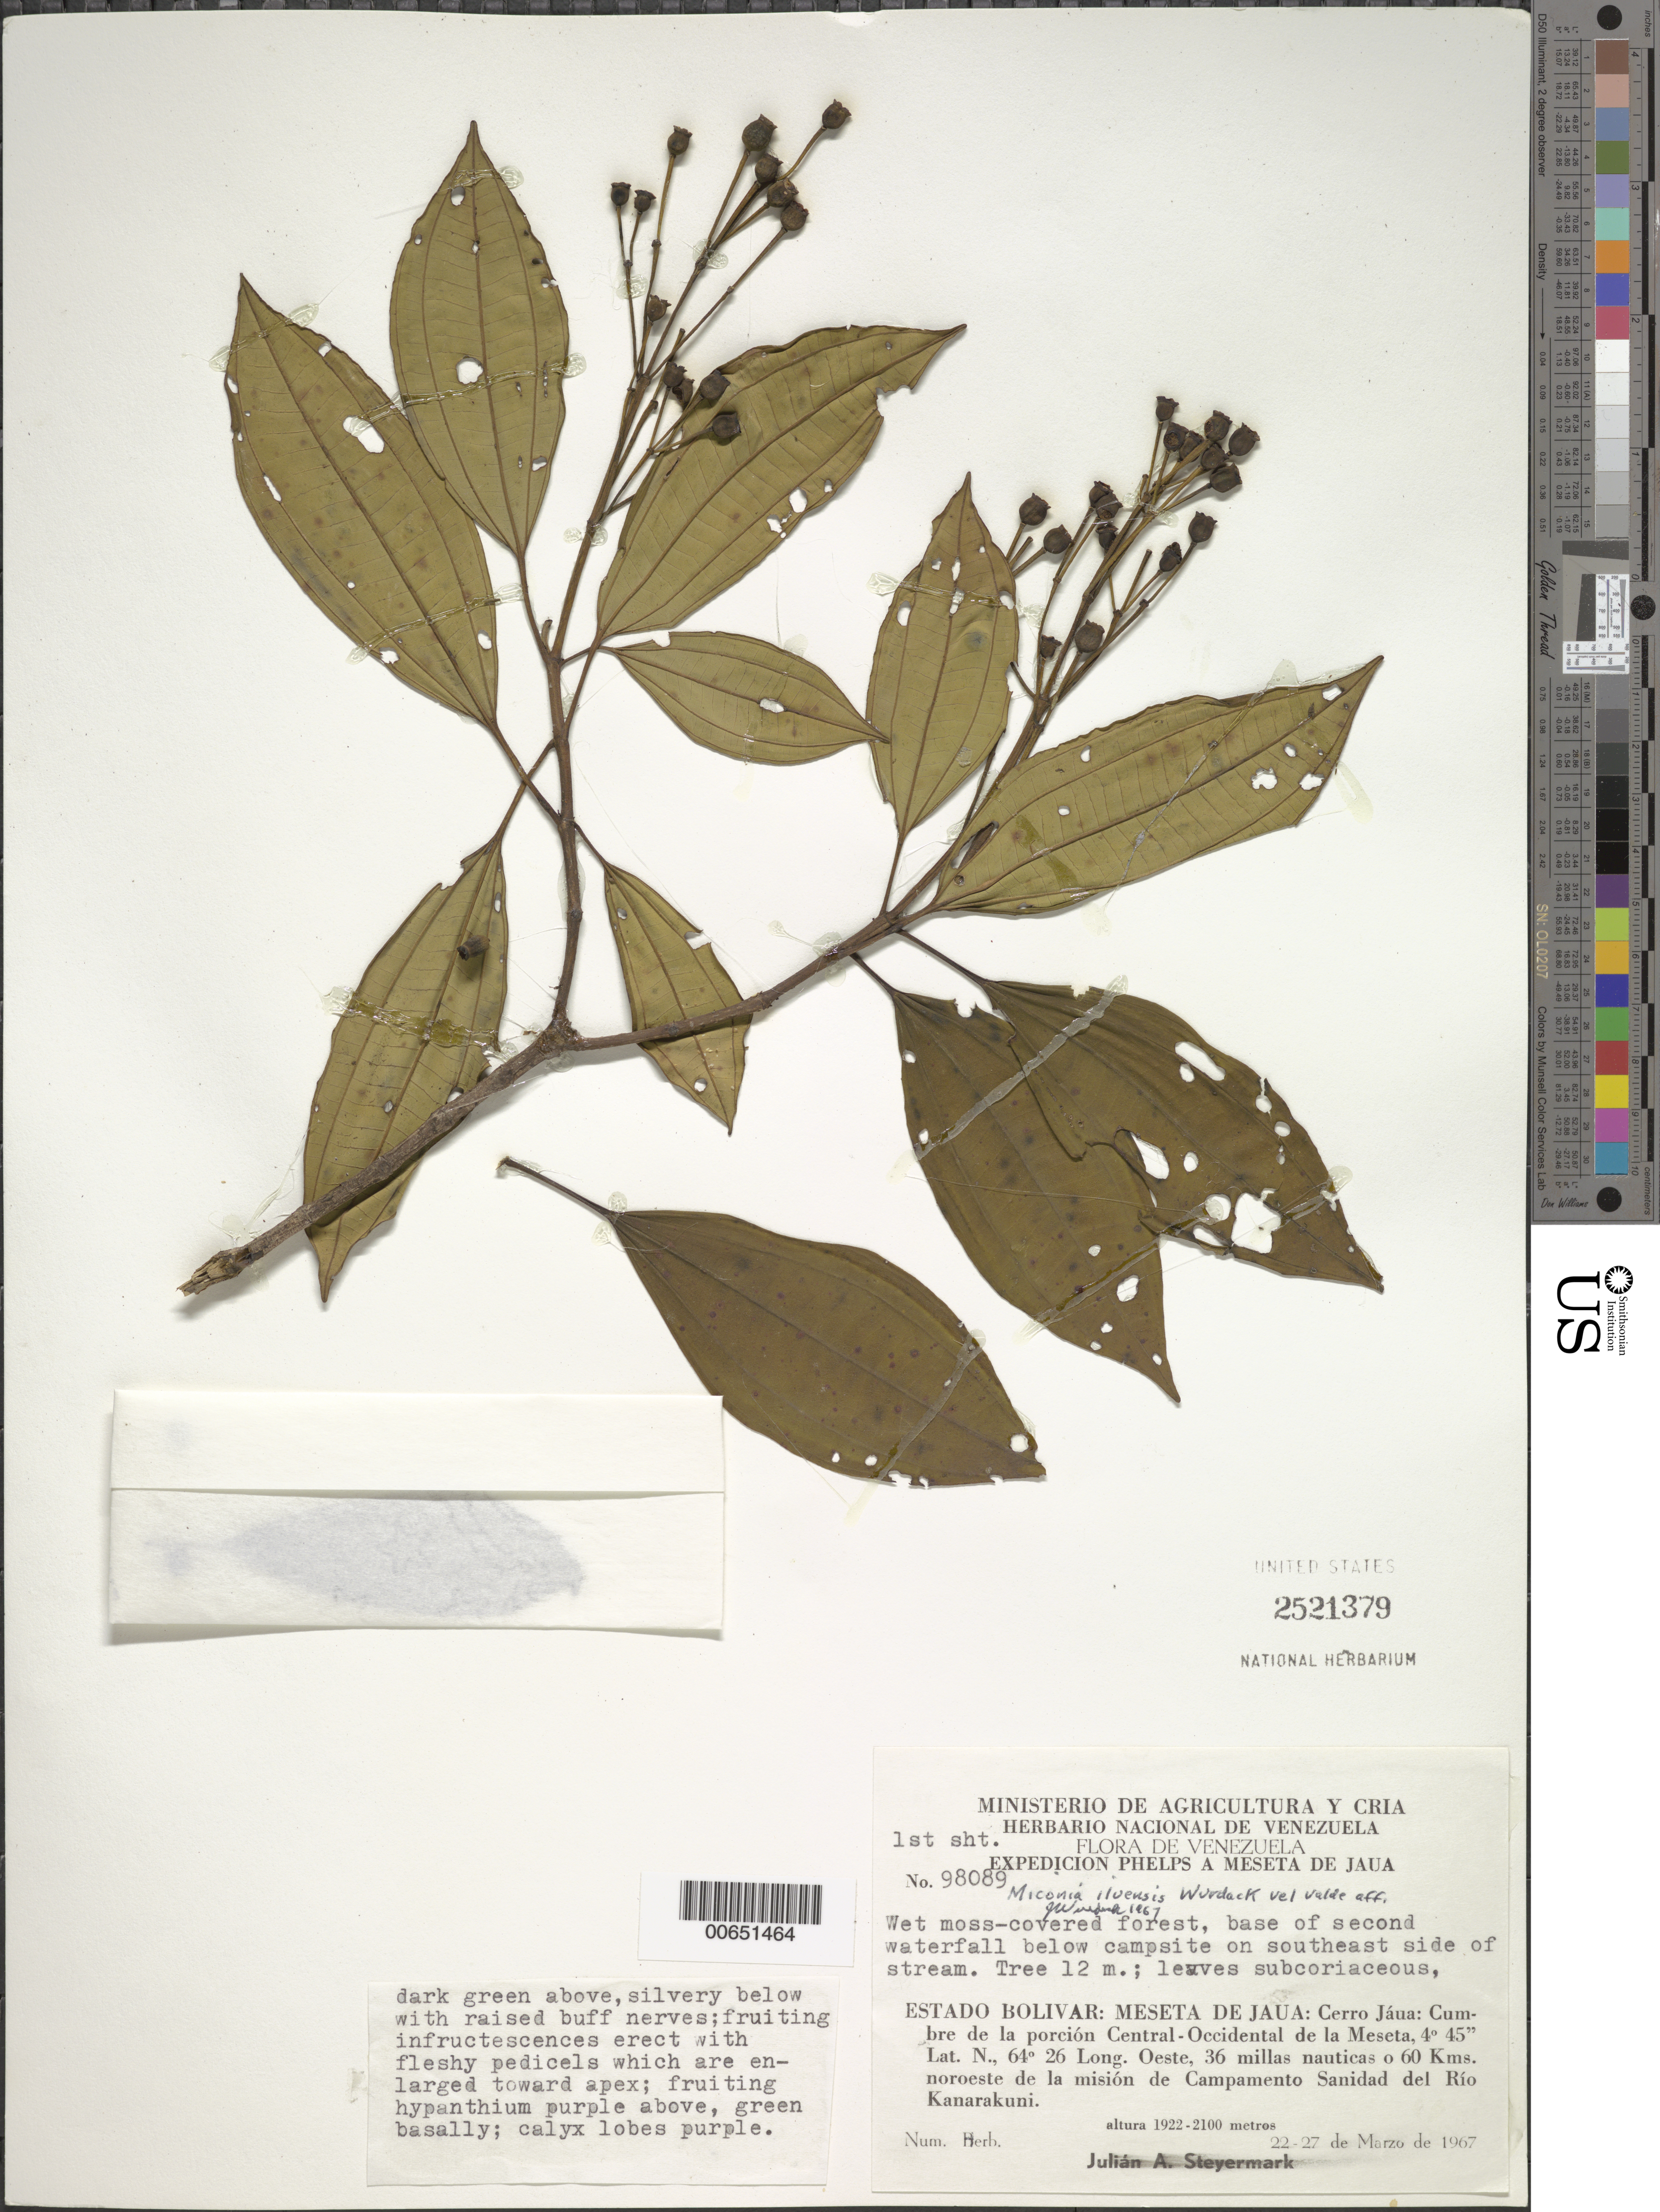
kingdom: Plantae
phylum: Tracheophyta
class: Magnoliopsida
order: Myrtales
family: Melastomataceae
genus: Miconia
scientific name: Miconia iluensis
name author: Wurdack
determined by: Wurdack, John J., (US), US (UNITED STATES)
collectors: J. Steyermark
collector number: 98089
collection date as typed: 22-Mar-67 to 27-Mar-67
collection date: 1967-03-22/1967-03-27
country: Venezuela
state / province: Bolívar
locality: Meseta del Jaua: Cerro Jáua, cumbre de la porcion Central-Occidental de la Meseta, 36 millas nauticas o 60 km NO de la mision de Campamento Sanidad del Río Kanarakuni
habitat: Wet moss-covered forest, base of second waterfall below campsite on SE side of stream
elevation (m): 1922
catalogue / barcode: US 2521379